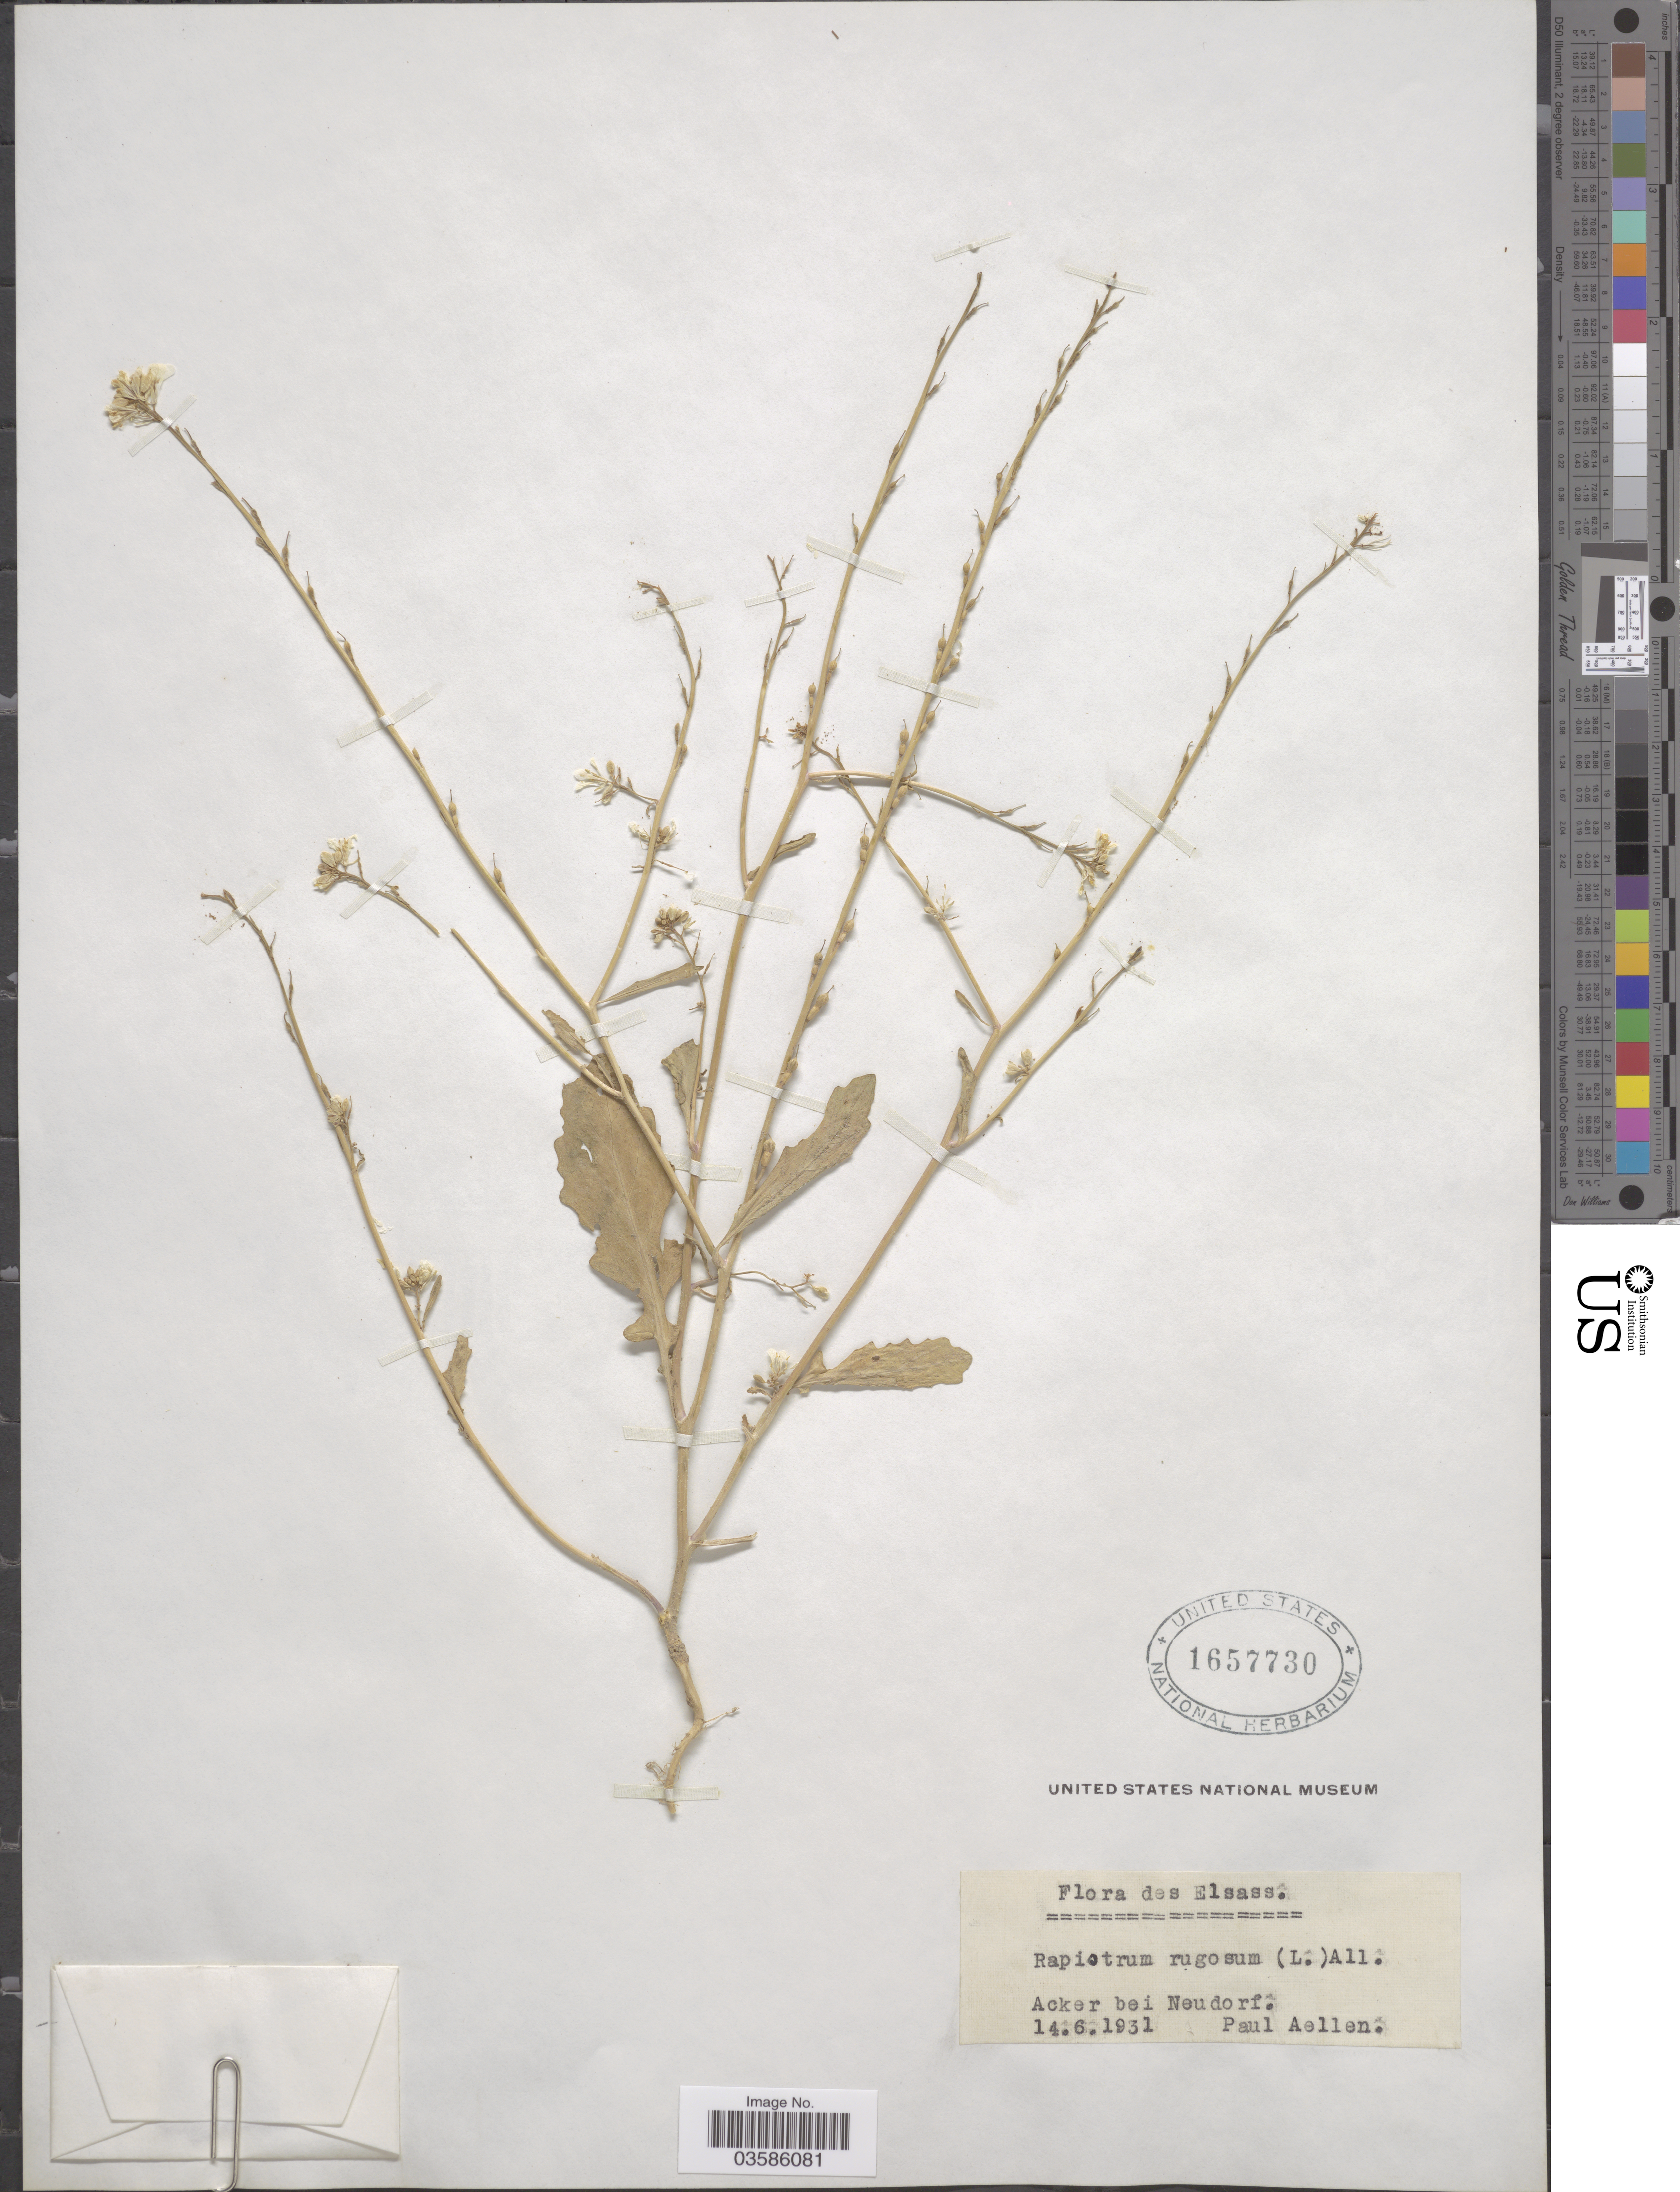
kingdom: Plantae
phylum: Tracheophyta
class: Magnoliopsida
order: Brassicales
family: Brassicaceae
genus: Rapistrum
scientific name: Rapistrum rugosum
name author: (L.) All.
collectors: P. Aellen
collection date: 1931-06-14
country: France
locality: Elsass. Acker bei Neudorf.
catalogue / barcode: US 1657730